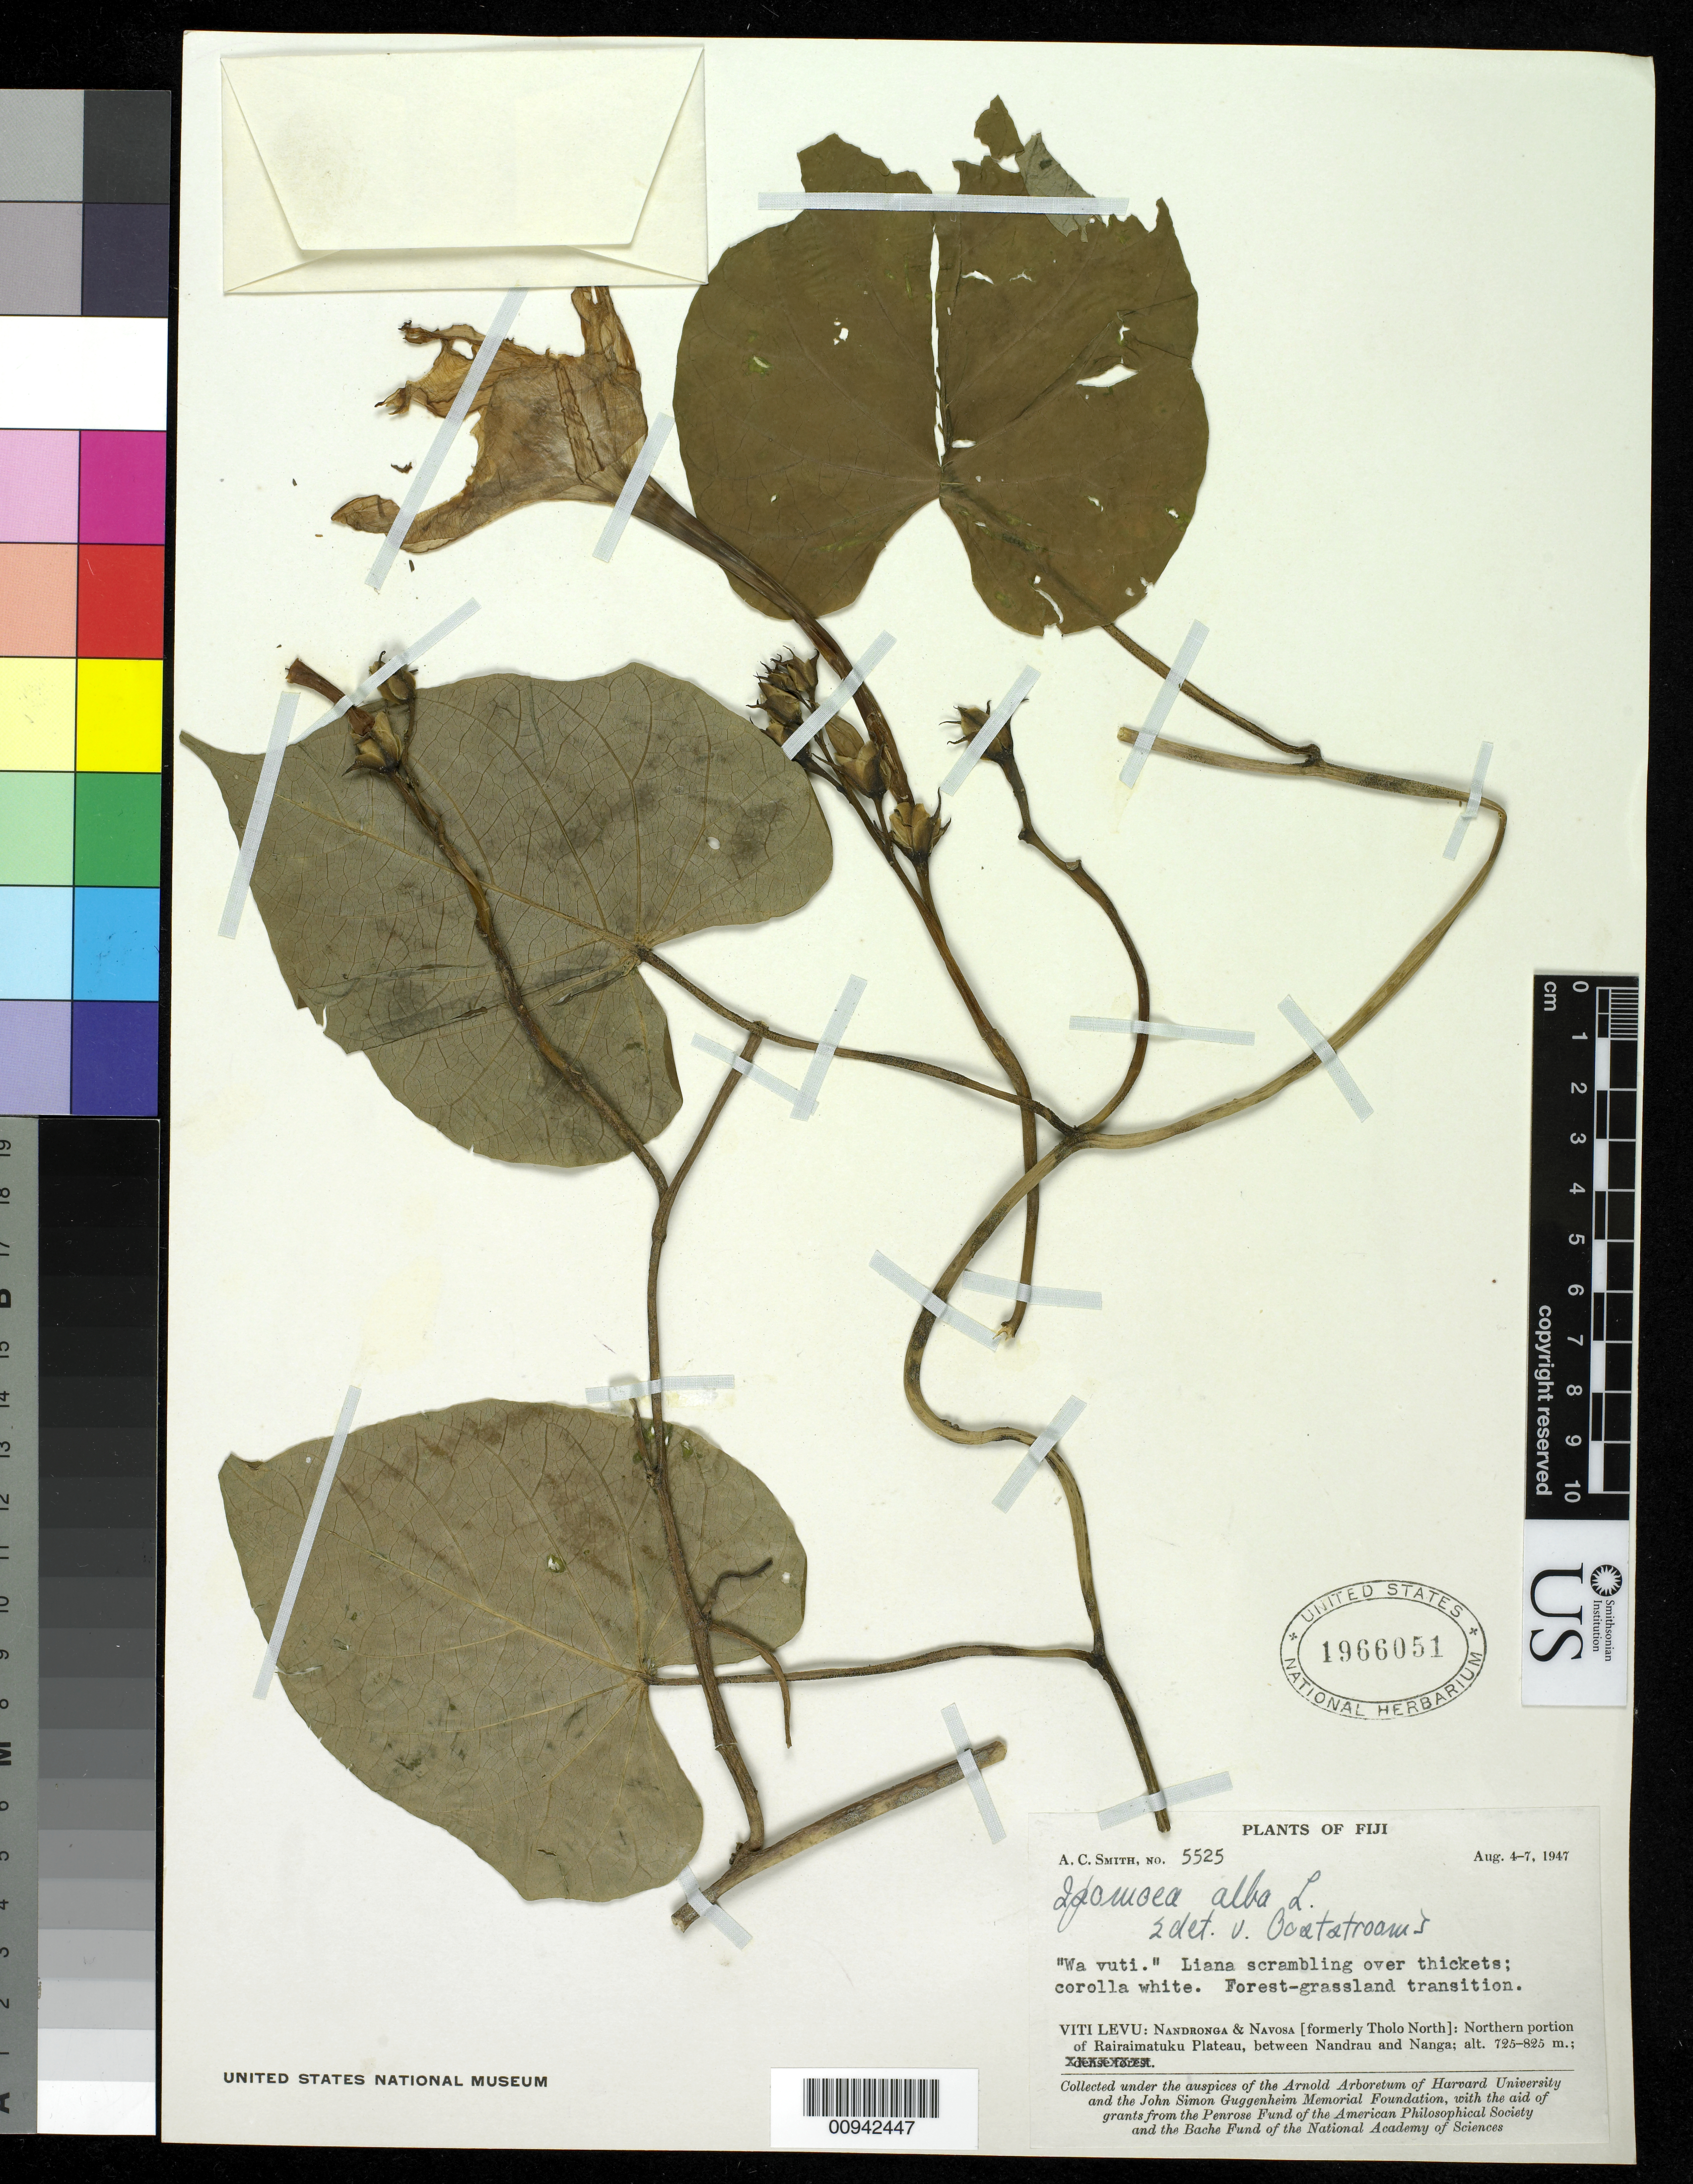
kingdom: Plantae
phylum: Tracheophyta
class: Magnoliopsida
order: Solanales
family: Convolvulaceae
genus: Ipomoea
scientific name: Ipomoea alba L.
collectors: C. A. Smith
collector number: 5525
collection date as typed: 04 Aug 1947 to 07 Aug 1947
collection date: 1947-08-04/1947-08-07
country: Fiji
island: Viti Levu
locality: Nandronga & Navona (formerly Thoso North), Northern portion of Rairaimatuku Plateau, between Nandrau and Nanga.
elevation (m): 221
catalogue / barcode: US 1966051